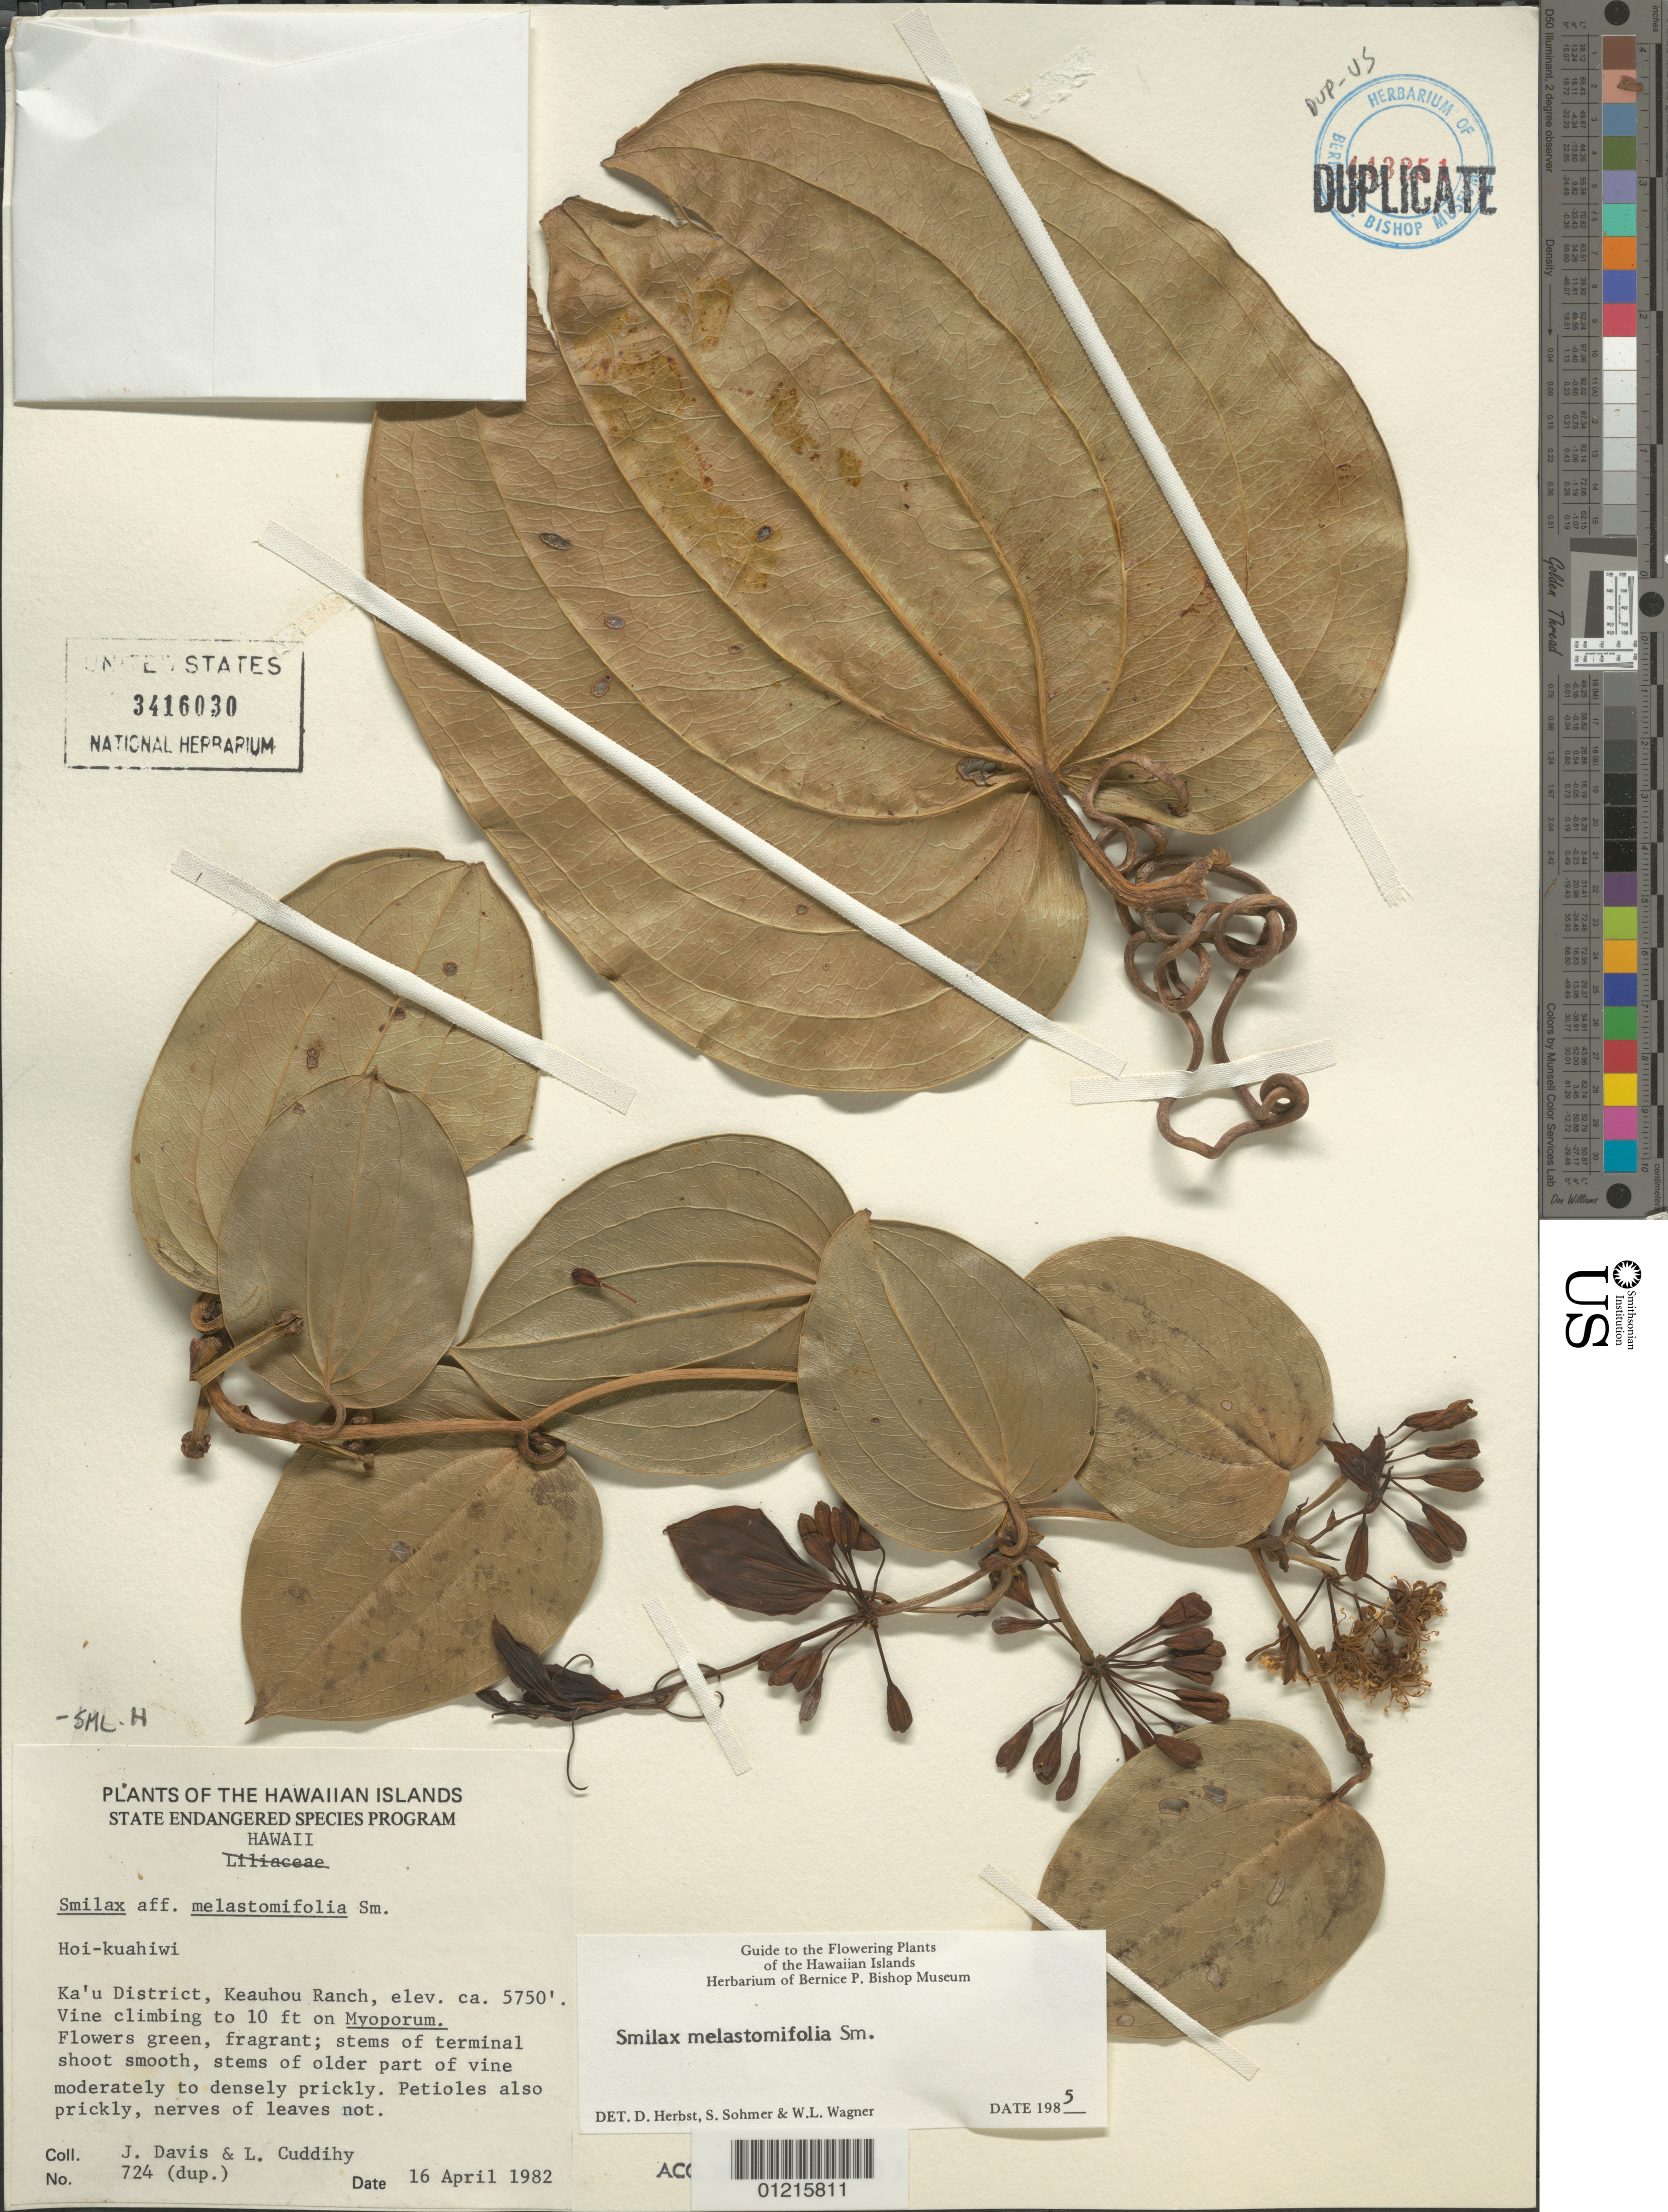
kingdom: Plantae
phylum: Tracheophyta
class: Liliopsida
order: Liliales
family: Smilacaceae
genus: Smilax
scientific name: Smilax melastomifolia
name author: Sm.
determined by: Herbst, D. R.; Sohmer, S. H.; Wagner, W. L.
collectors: J. Davis & L. Cuddihy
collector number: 724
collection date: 1982-04-16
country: United States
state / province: Hawaii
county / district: Hawaii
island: Hawaii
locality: Kau District, Keauhou Ranch.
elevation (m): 1753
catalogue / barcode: US 3416030